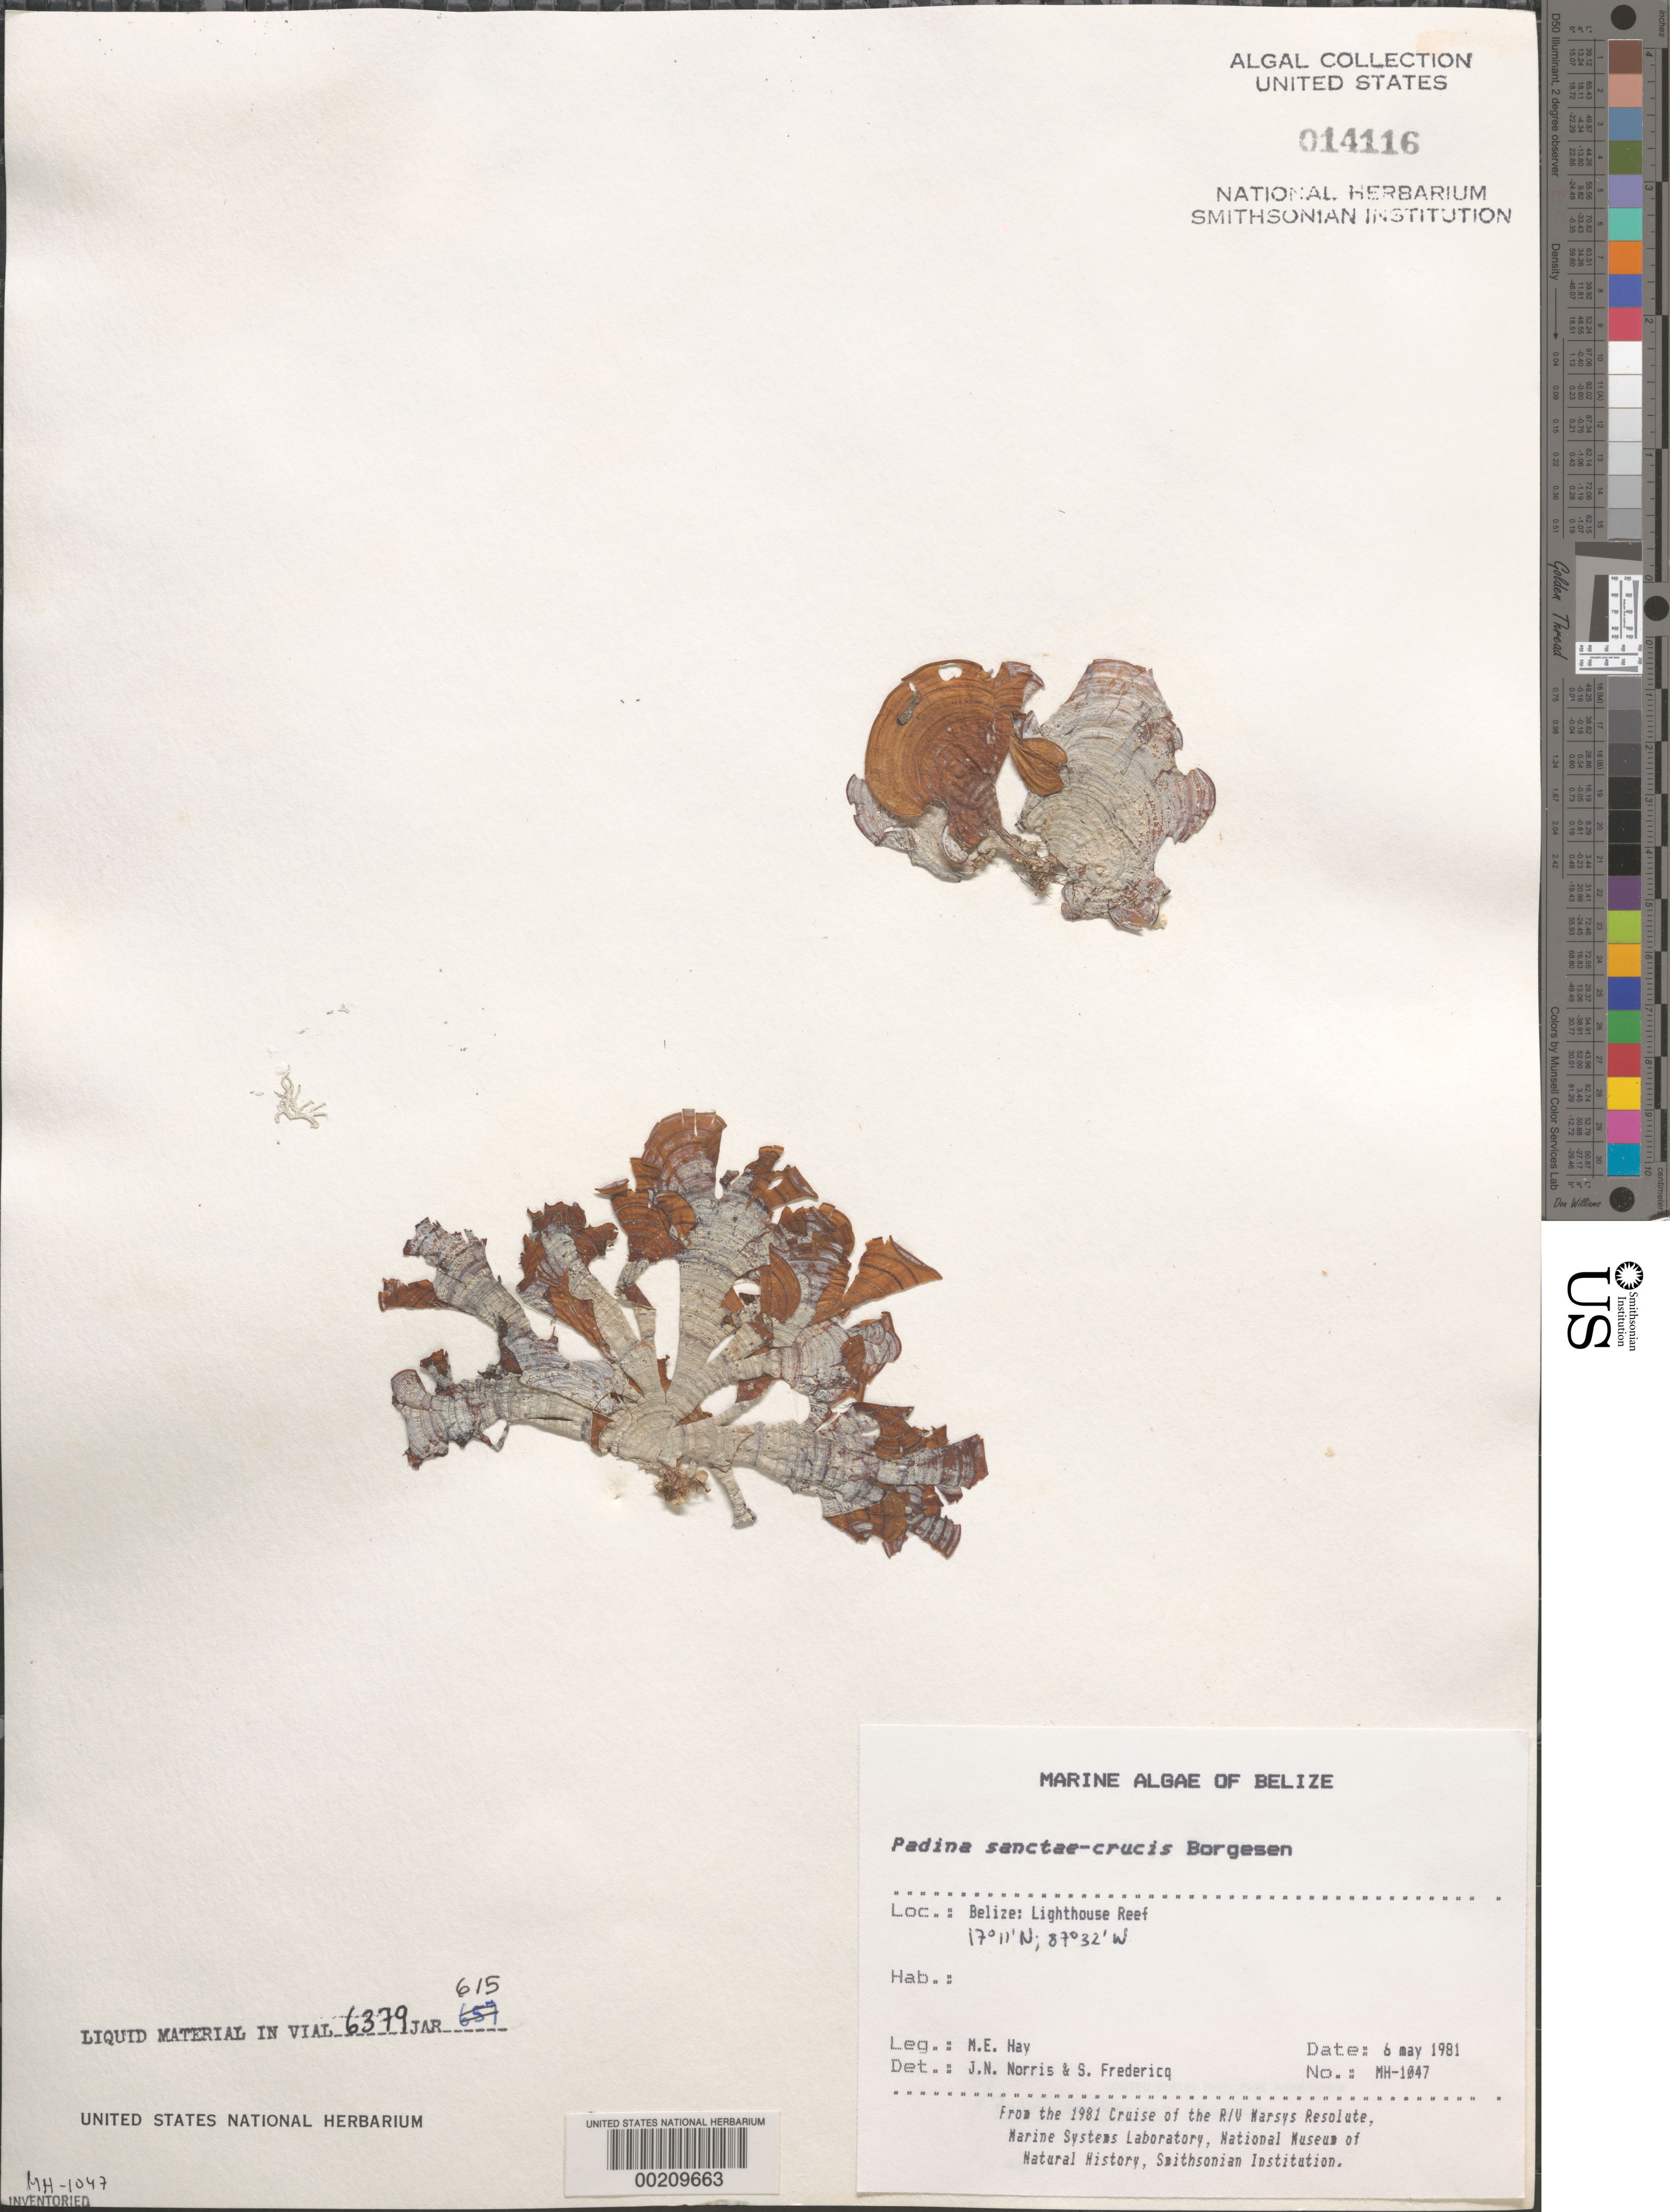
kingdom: Chromista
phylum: Ochrophyta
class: Phaeophyceae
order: Dictyotales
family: Dictyotaceae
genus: Padina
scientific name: Padina sanctae-crucis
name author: Børgesen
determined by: Norris, J. N.; Fredericq, S.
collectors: M. E. Hay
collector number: MEH-1047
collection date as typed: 06 May 1981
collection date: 1981-05-06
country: Belize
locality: Lighthouse reef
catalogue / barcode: US 14116